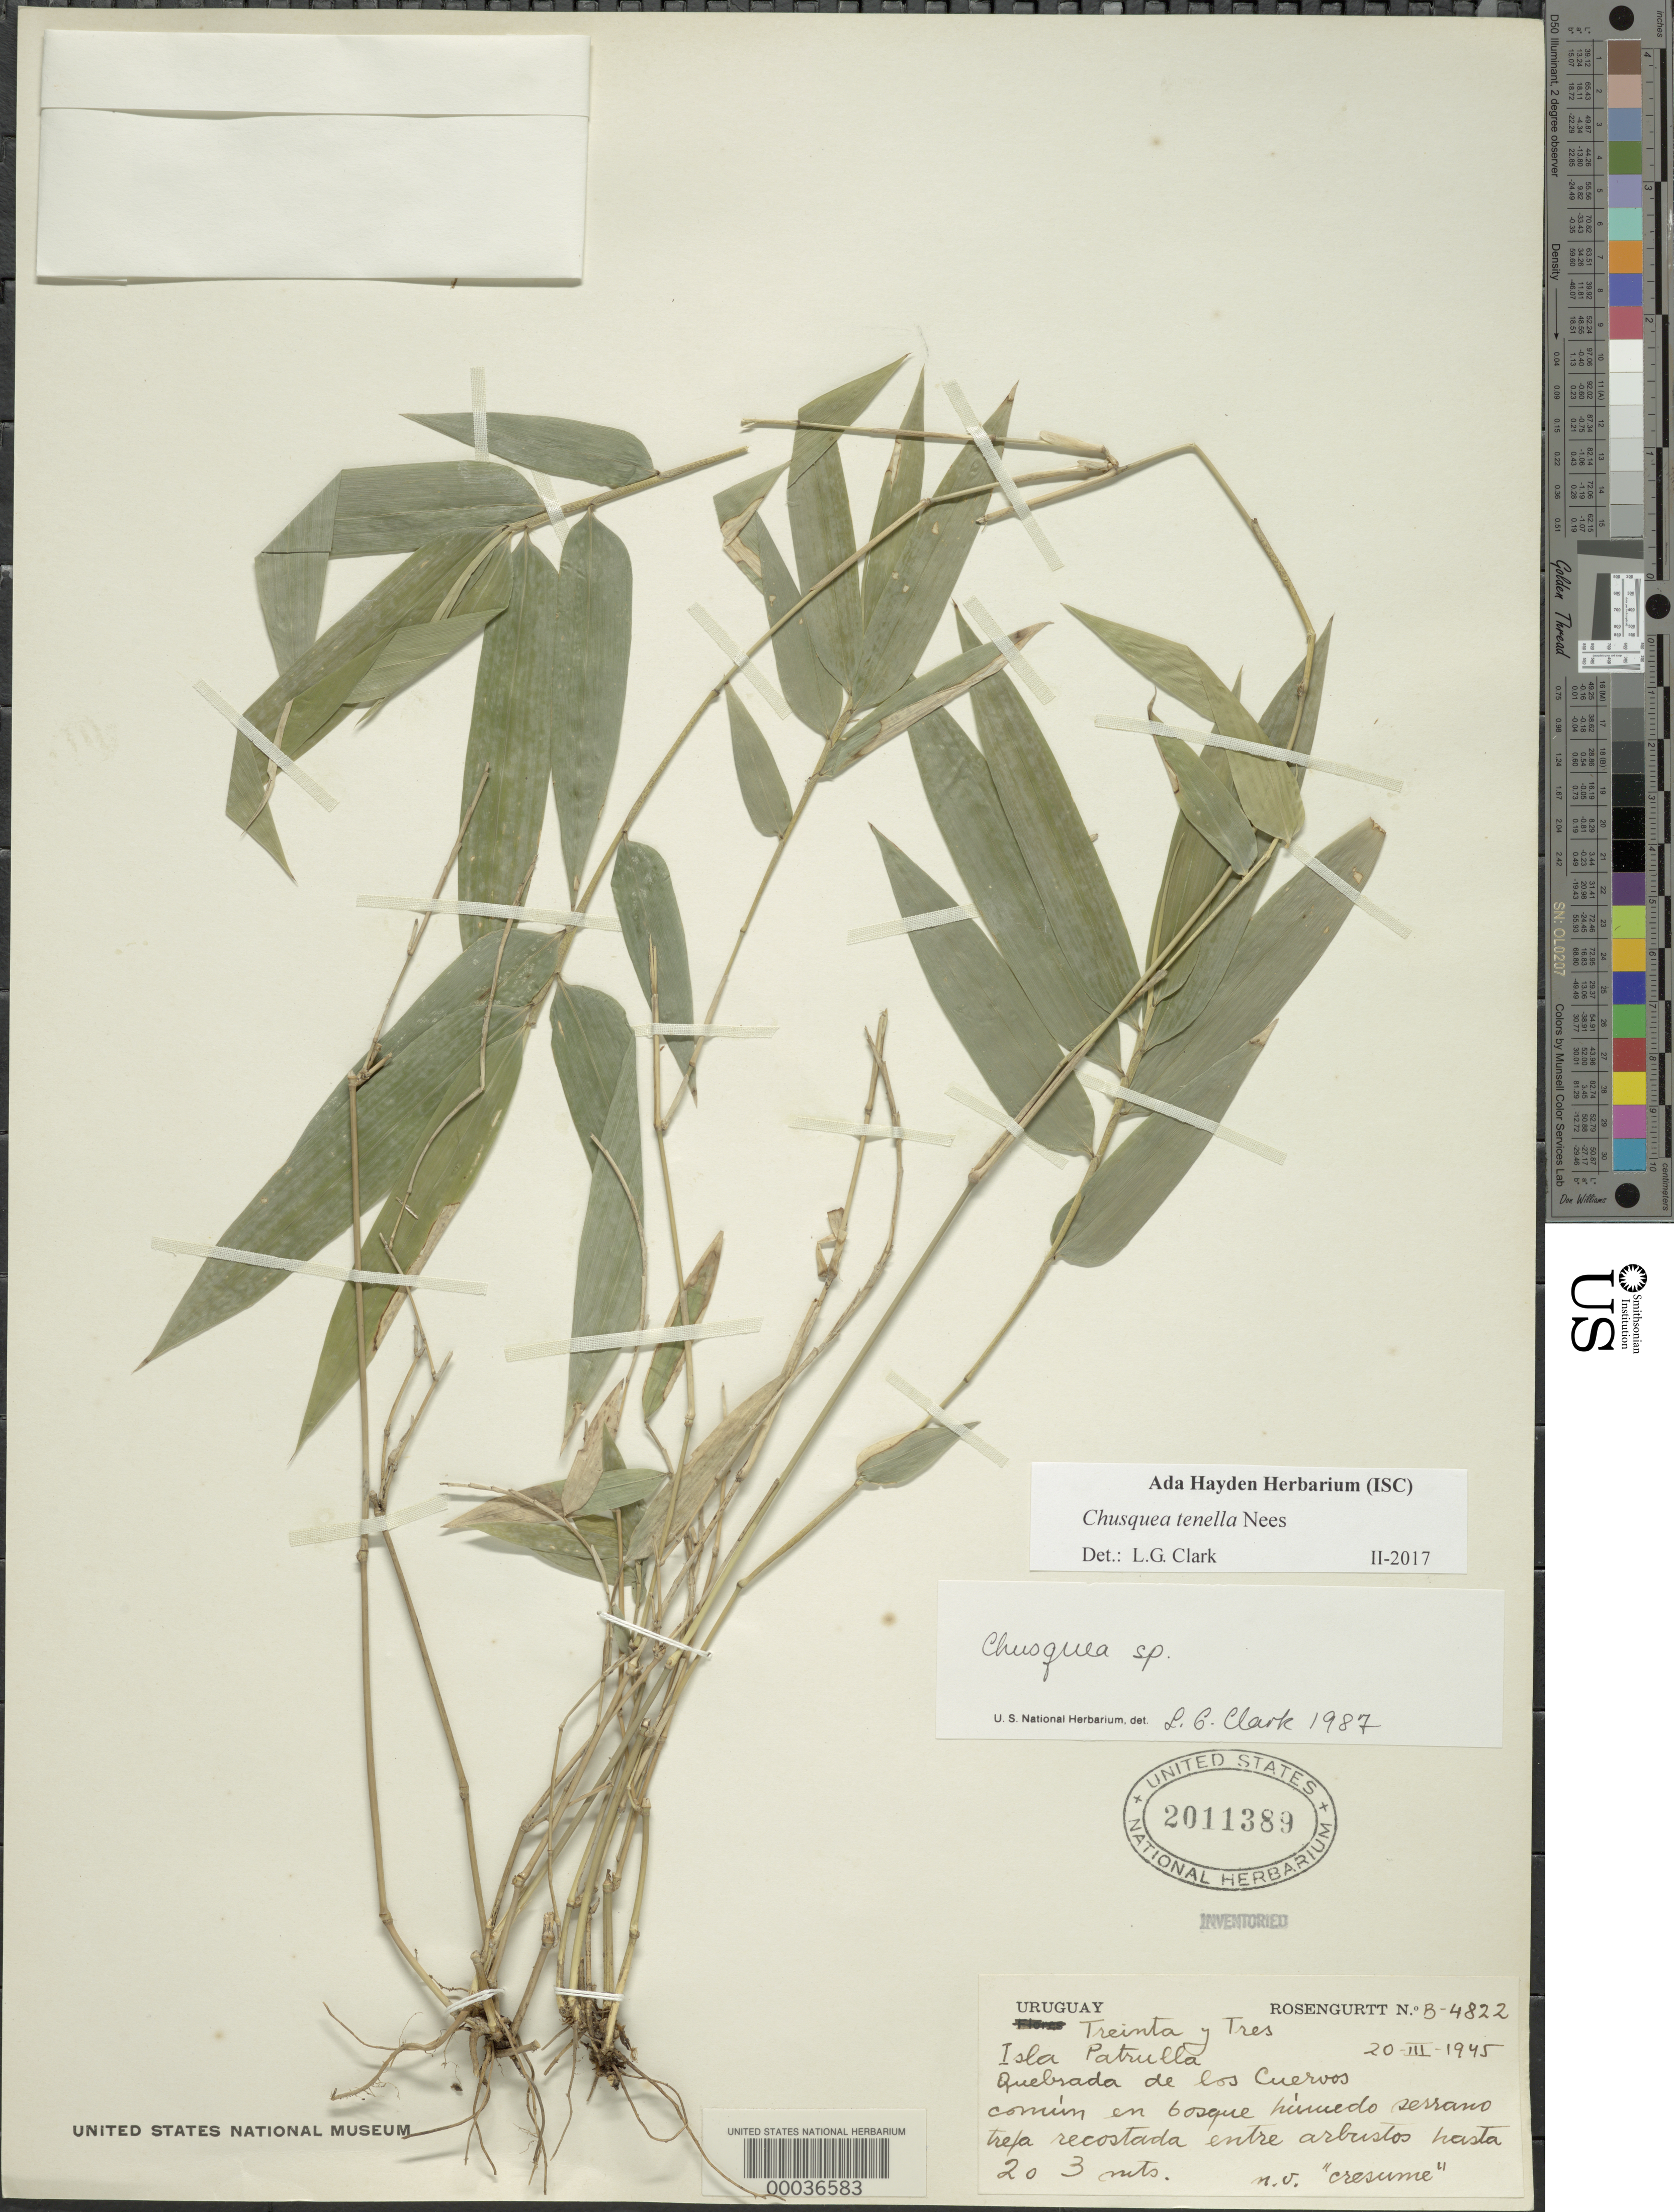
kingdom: Plantae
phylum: Tracheophyta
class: Liliopsida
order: Poales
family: Poaceae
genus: Chusquea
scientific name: Chusquea tenella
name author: Nees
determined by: Clark, Lynn G., (ISC), Iowa State University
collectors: B. Rosengurtt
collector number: B-4822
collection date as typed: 20 Mar 1945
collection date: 1945-03-20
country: Uruguay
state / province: Treinta Y Tres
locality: Isla patrulla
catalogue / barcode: US 2011389